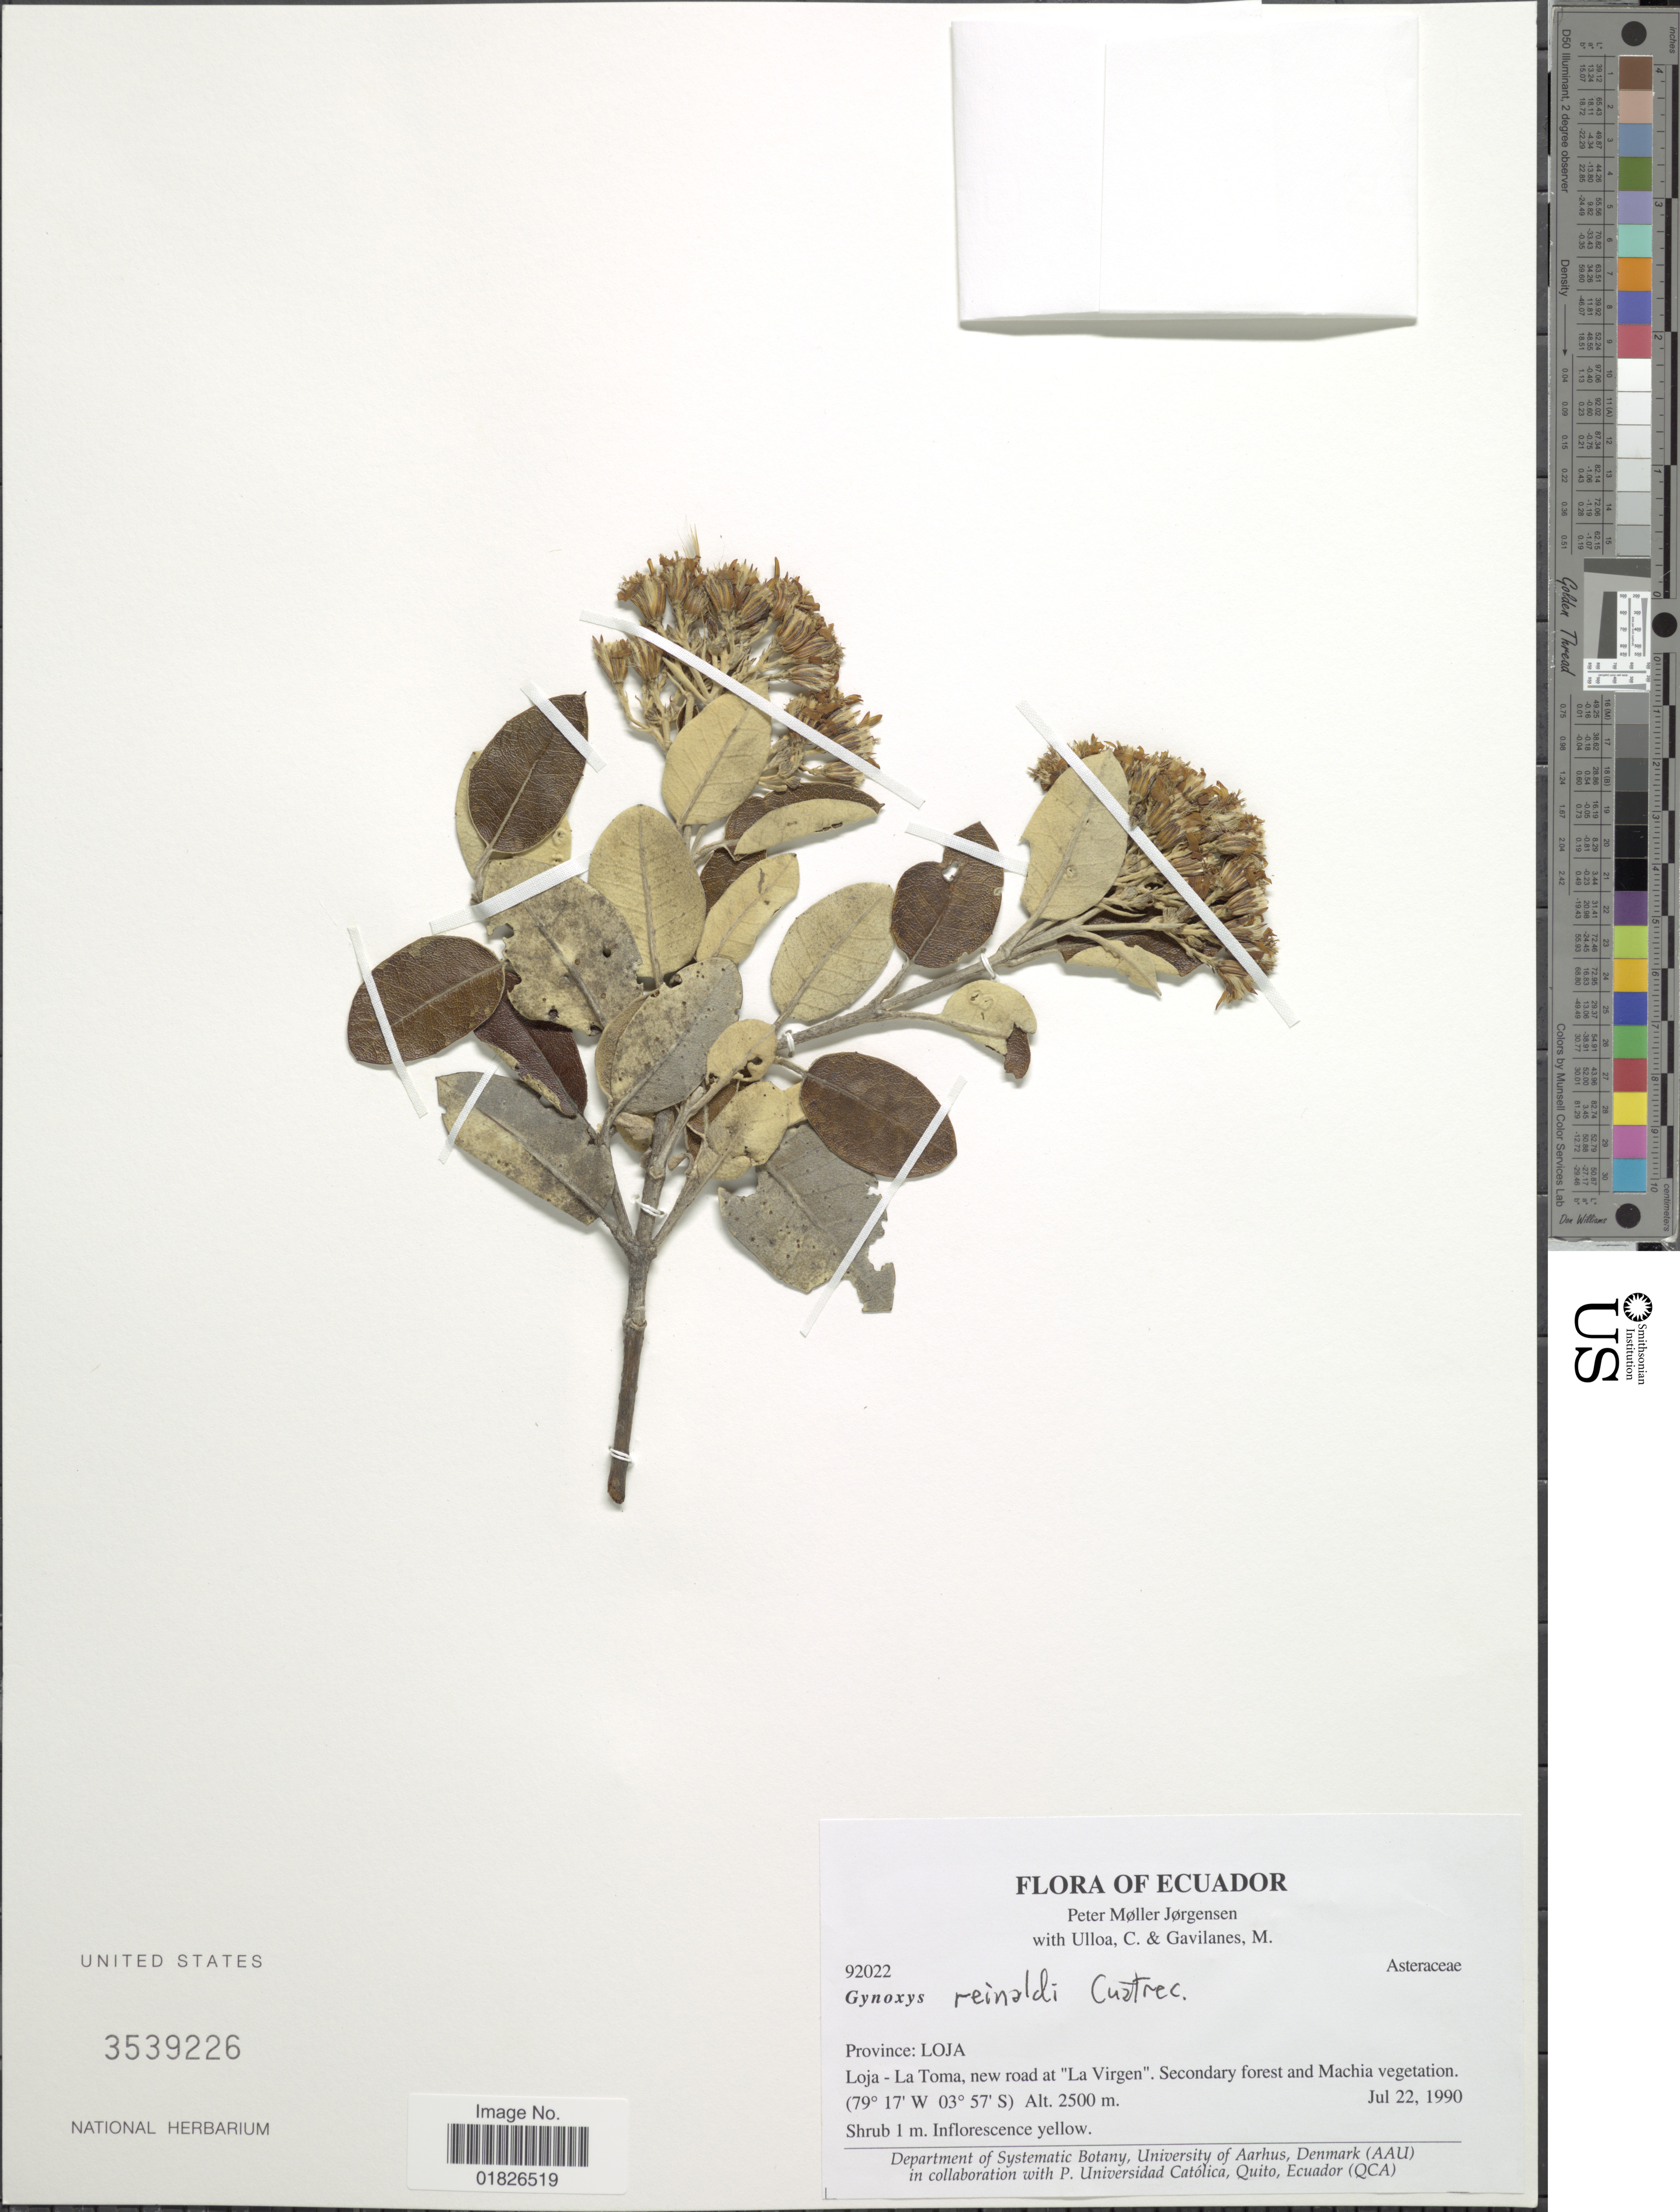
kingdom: Plantae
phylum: Tracheophyta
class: Magnoliopsida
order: Asterales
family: Asteraceae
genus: Gynoxys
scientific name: Gynoxys reinaldi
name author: Cuatrec.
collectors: P. M. Jørgensen, C. Ulloa & M. Gavilanes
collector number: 92022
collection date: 1990-07-22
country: Ecuador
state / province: Loja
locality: Loja-La Toma, new road at La Virgen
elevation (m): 2500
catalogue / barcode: US 3539226